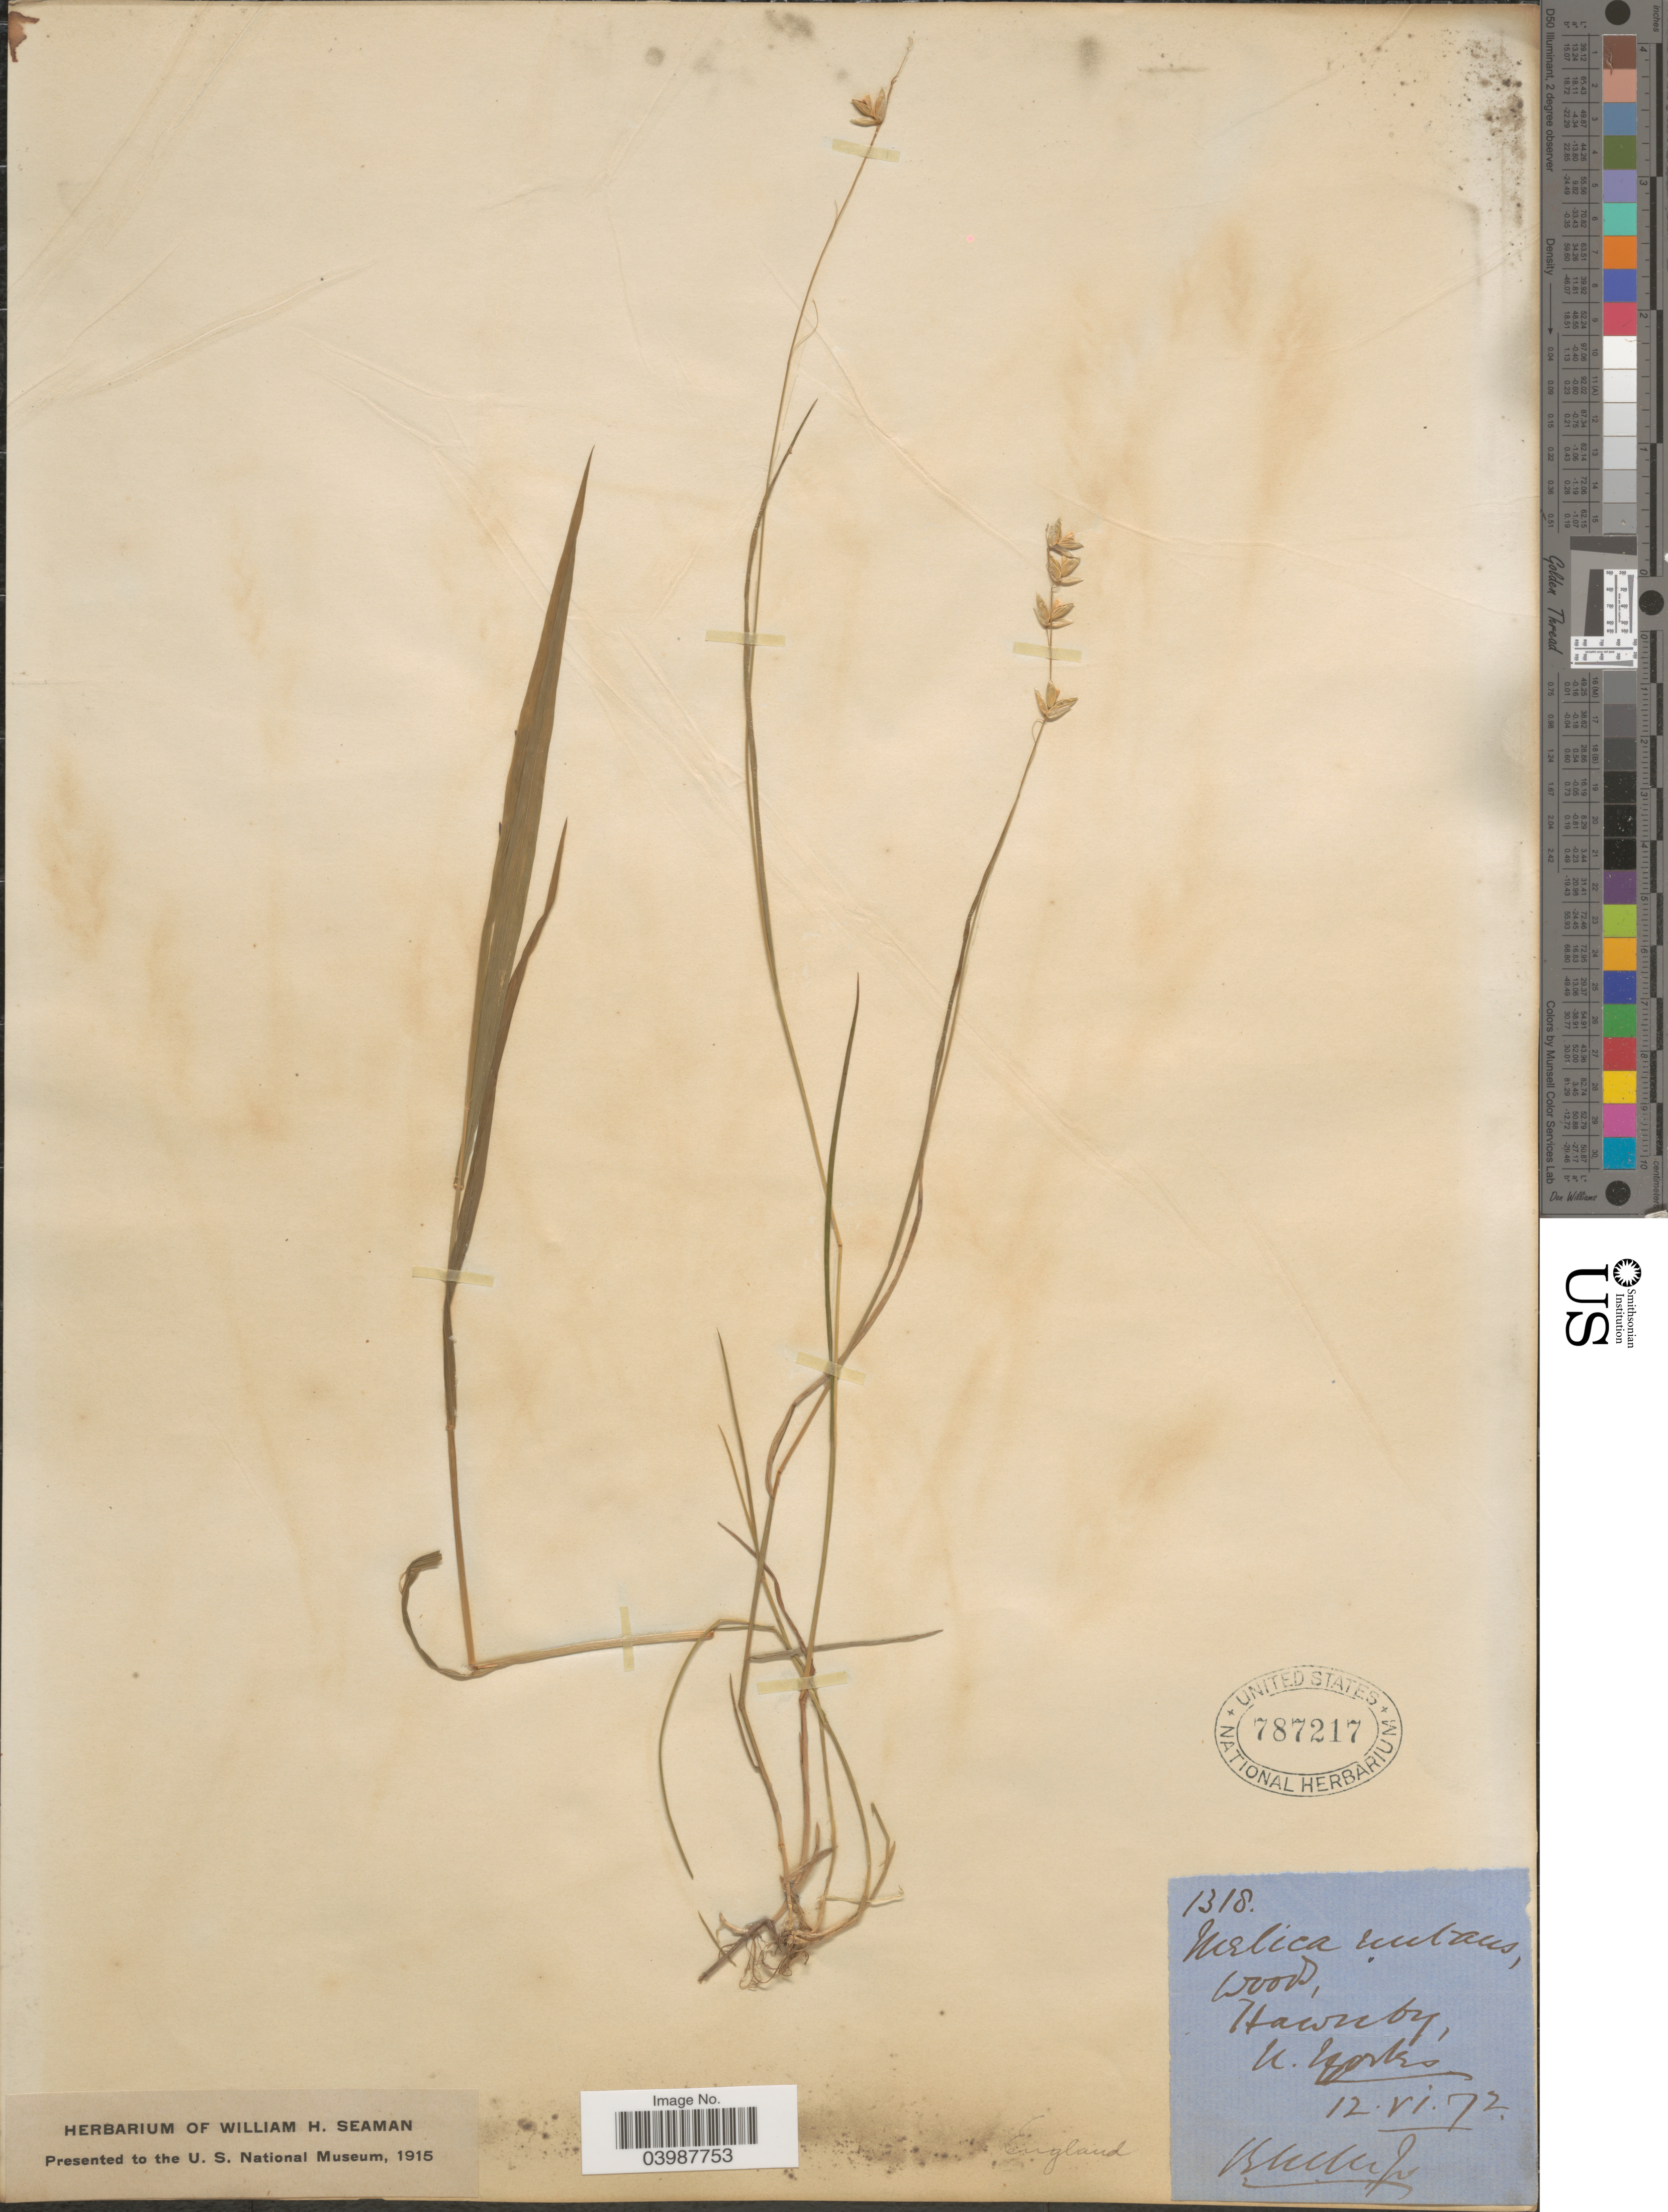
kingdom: Plantae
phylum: Tracheophyta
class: Liliopsida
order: Poales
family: Poaceae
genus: Melica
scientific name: Melica nutans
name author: L.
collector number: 1318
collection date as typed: Transcribed d/m/y: 12/6/72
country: United Kingdom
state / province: England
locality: Hawnby, N. Yorks.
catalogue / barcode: US 787217